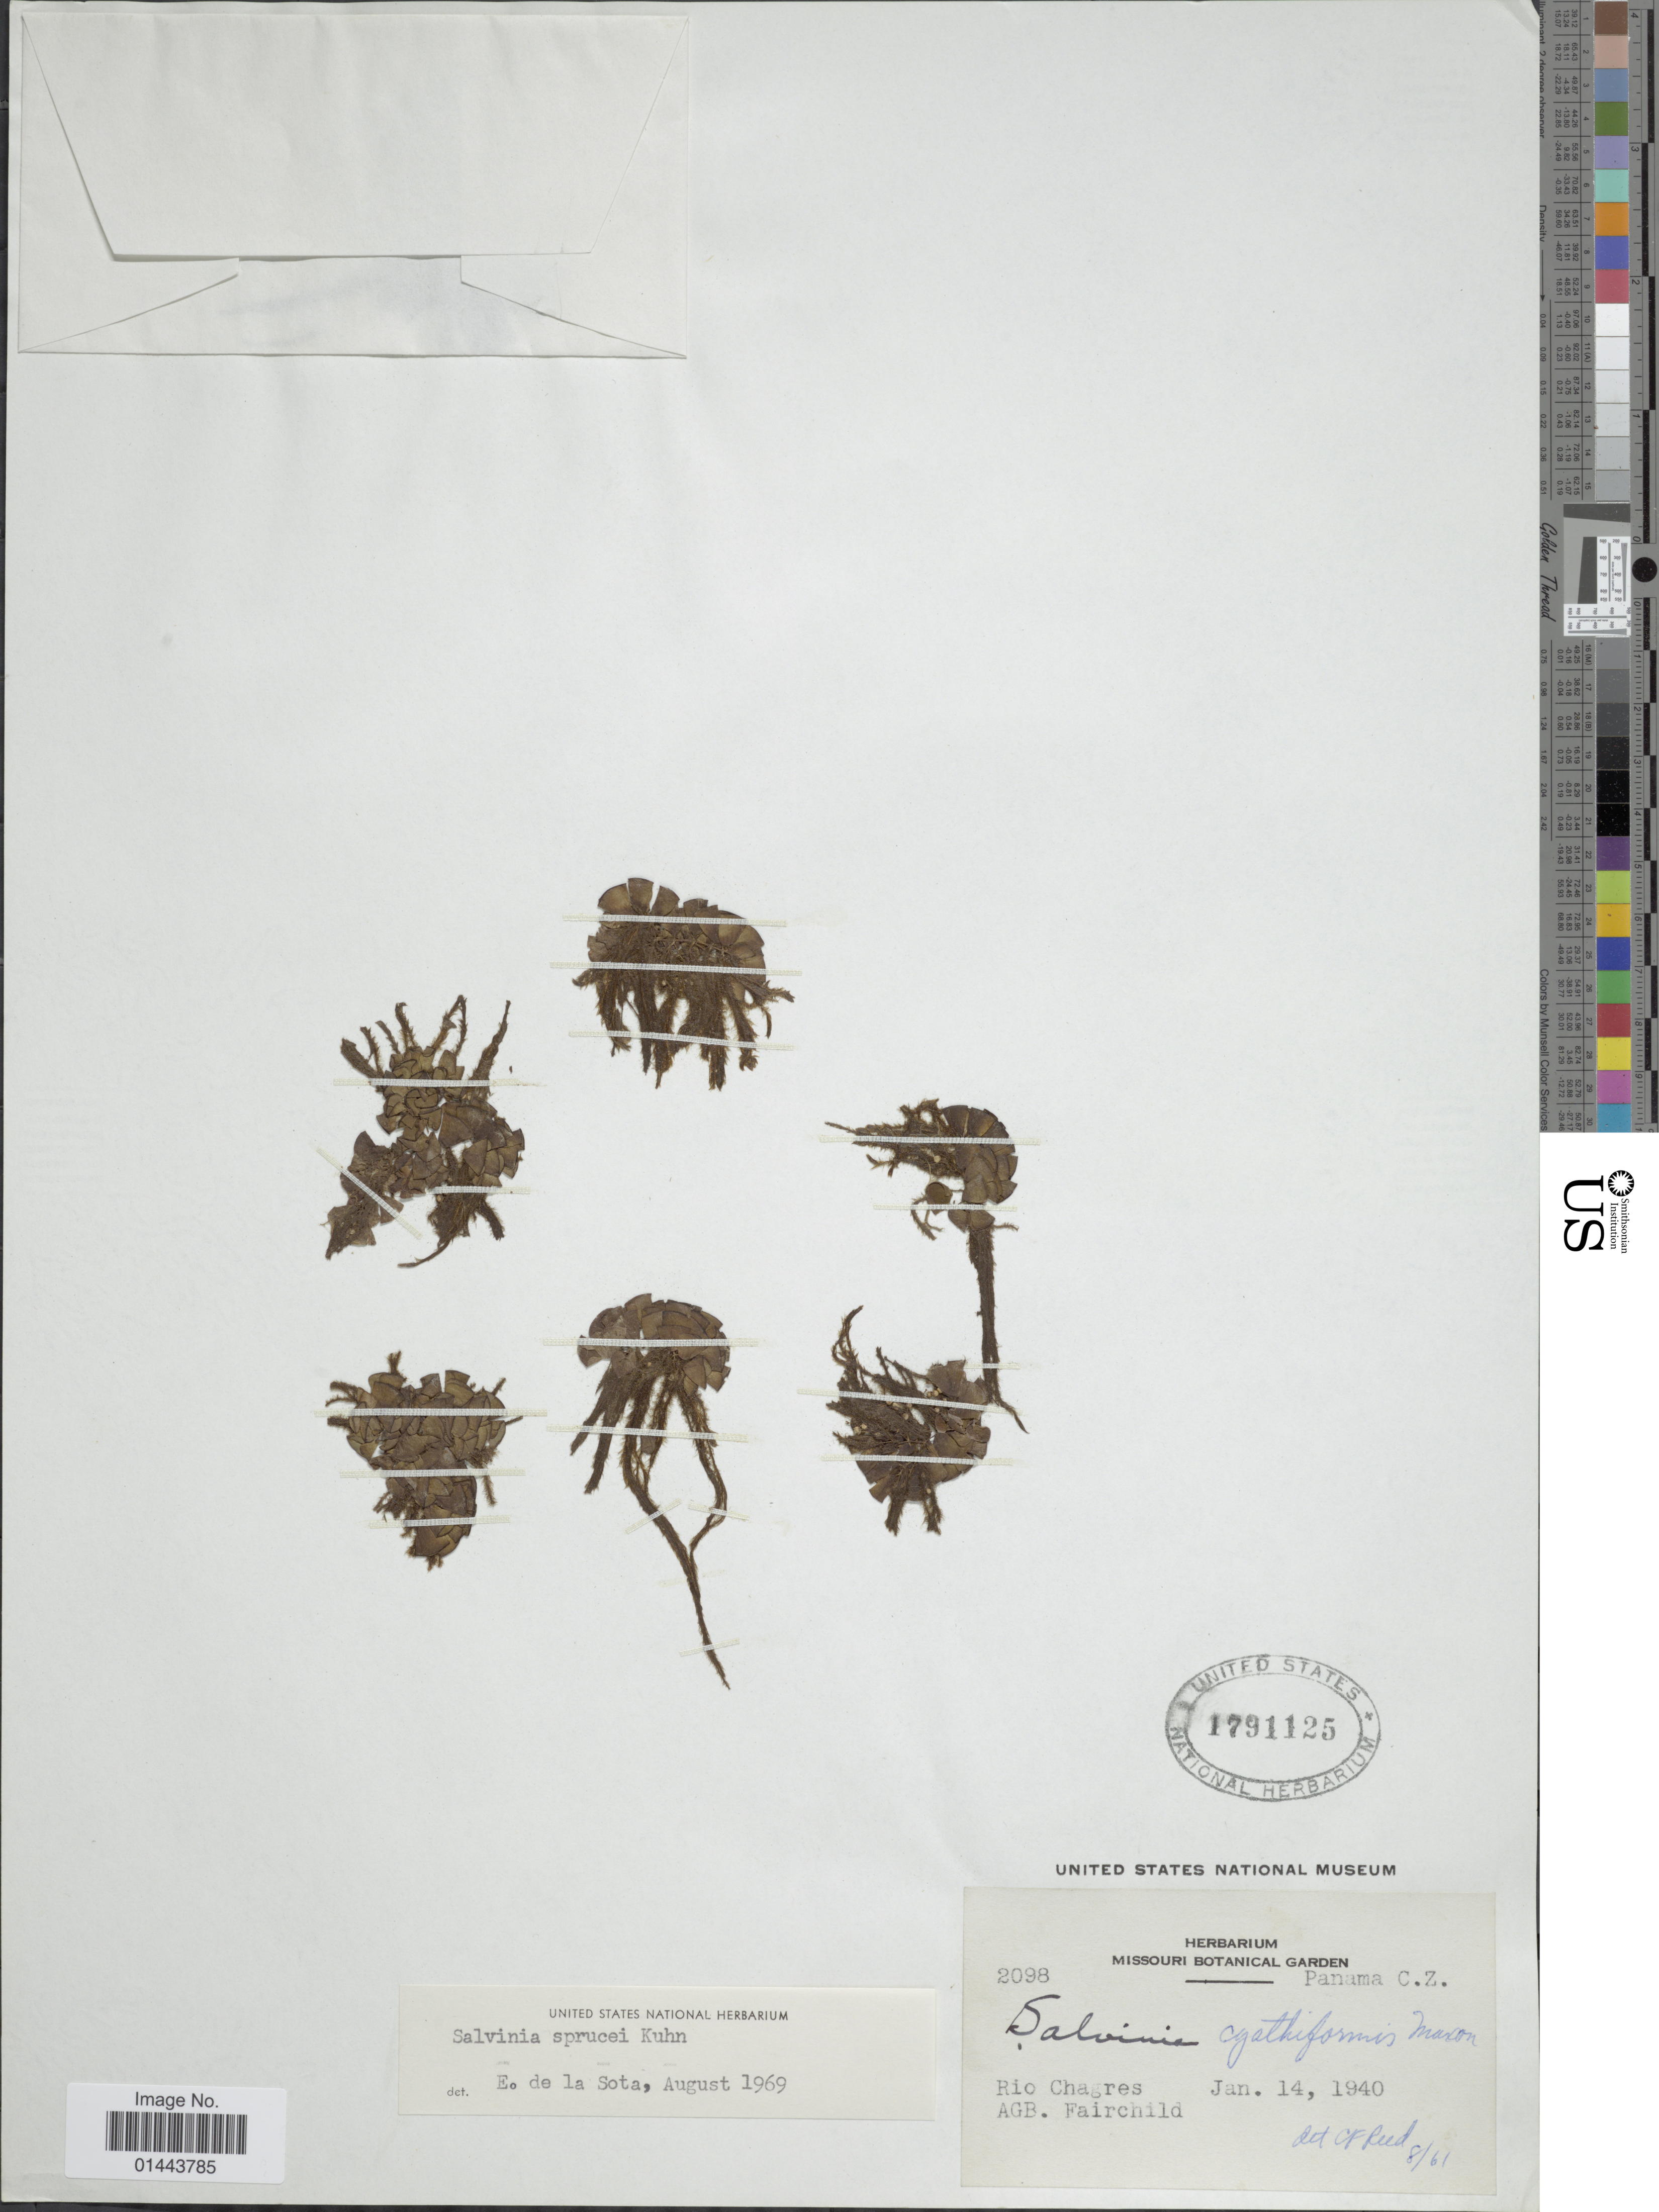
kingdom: Plantae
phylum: Tracheophyta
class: Polypodiopsida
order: Salviniales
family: Salviniaceae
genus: Salvinia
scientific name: Salvinia sprucei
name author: Kuhn ex Mart.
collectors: A. Fairchild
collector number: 2098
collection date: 1940-01-14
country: Panama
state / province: Colón / Panamá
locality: Rio Chagres, C.Z.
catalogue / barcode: US 1791125